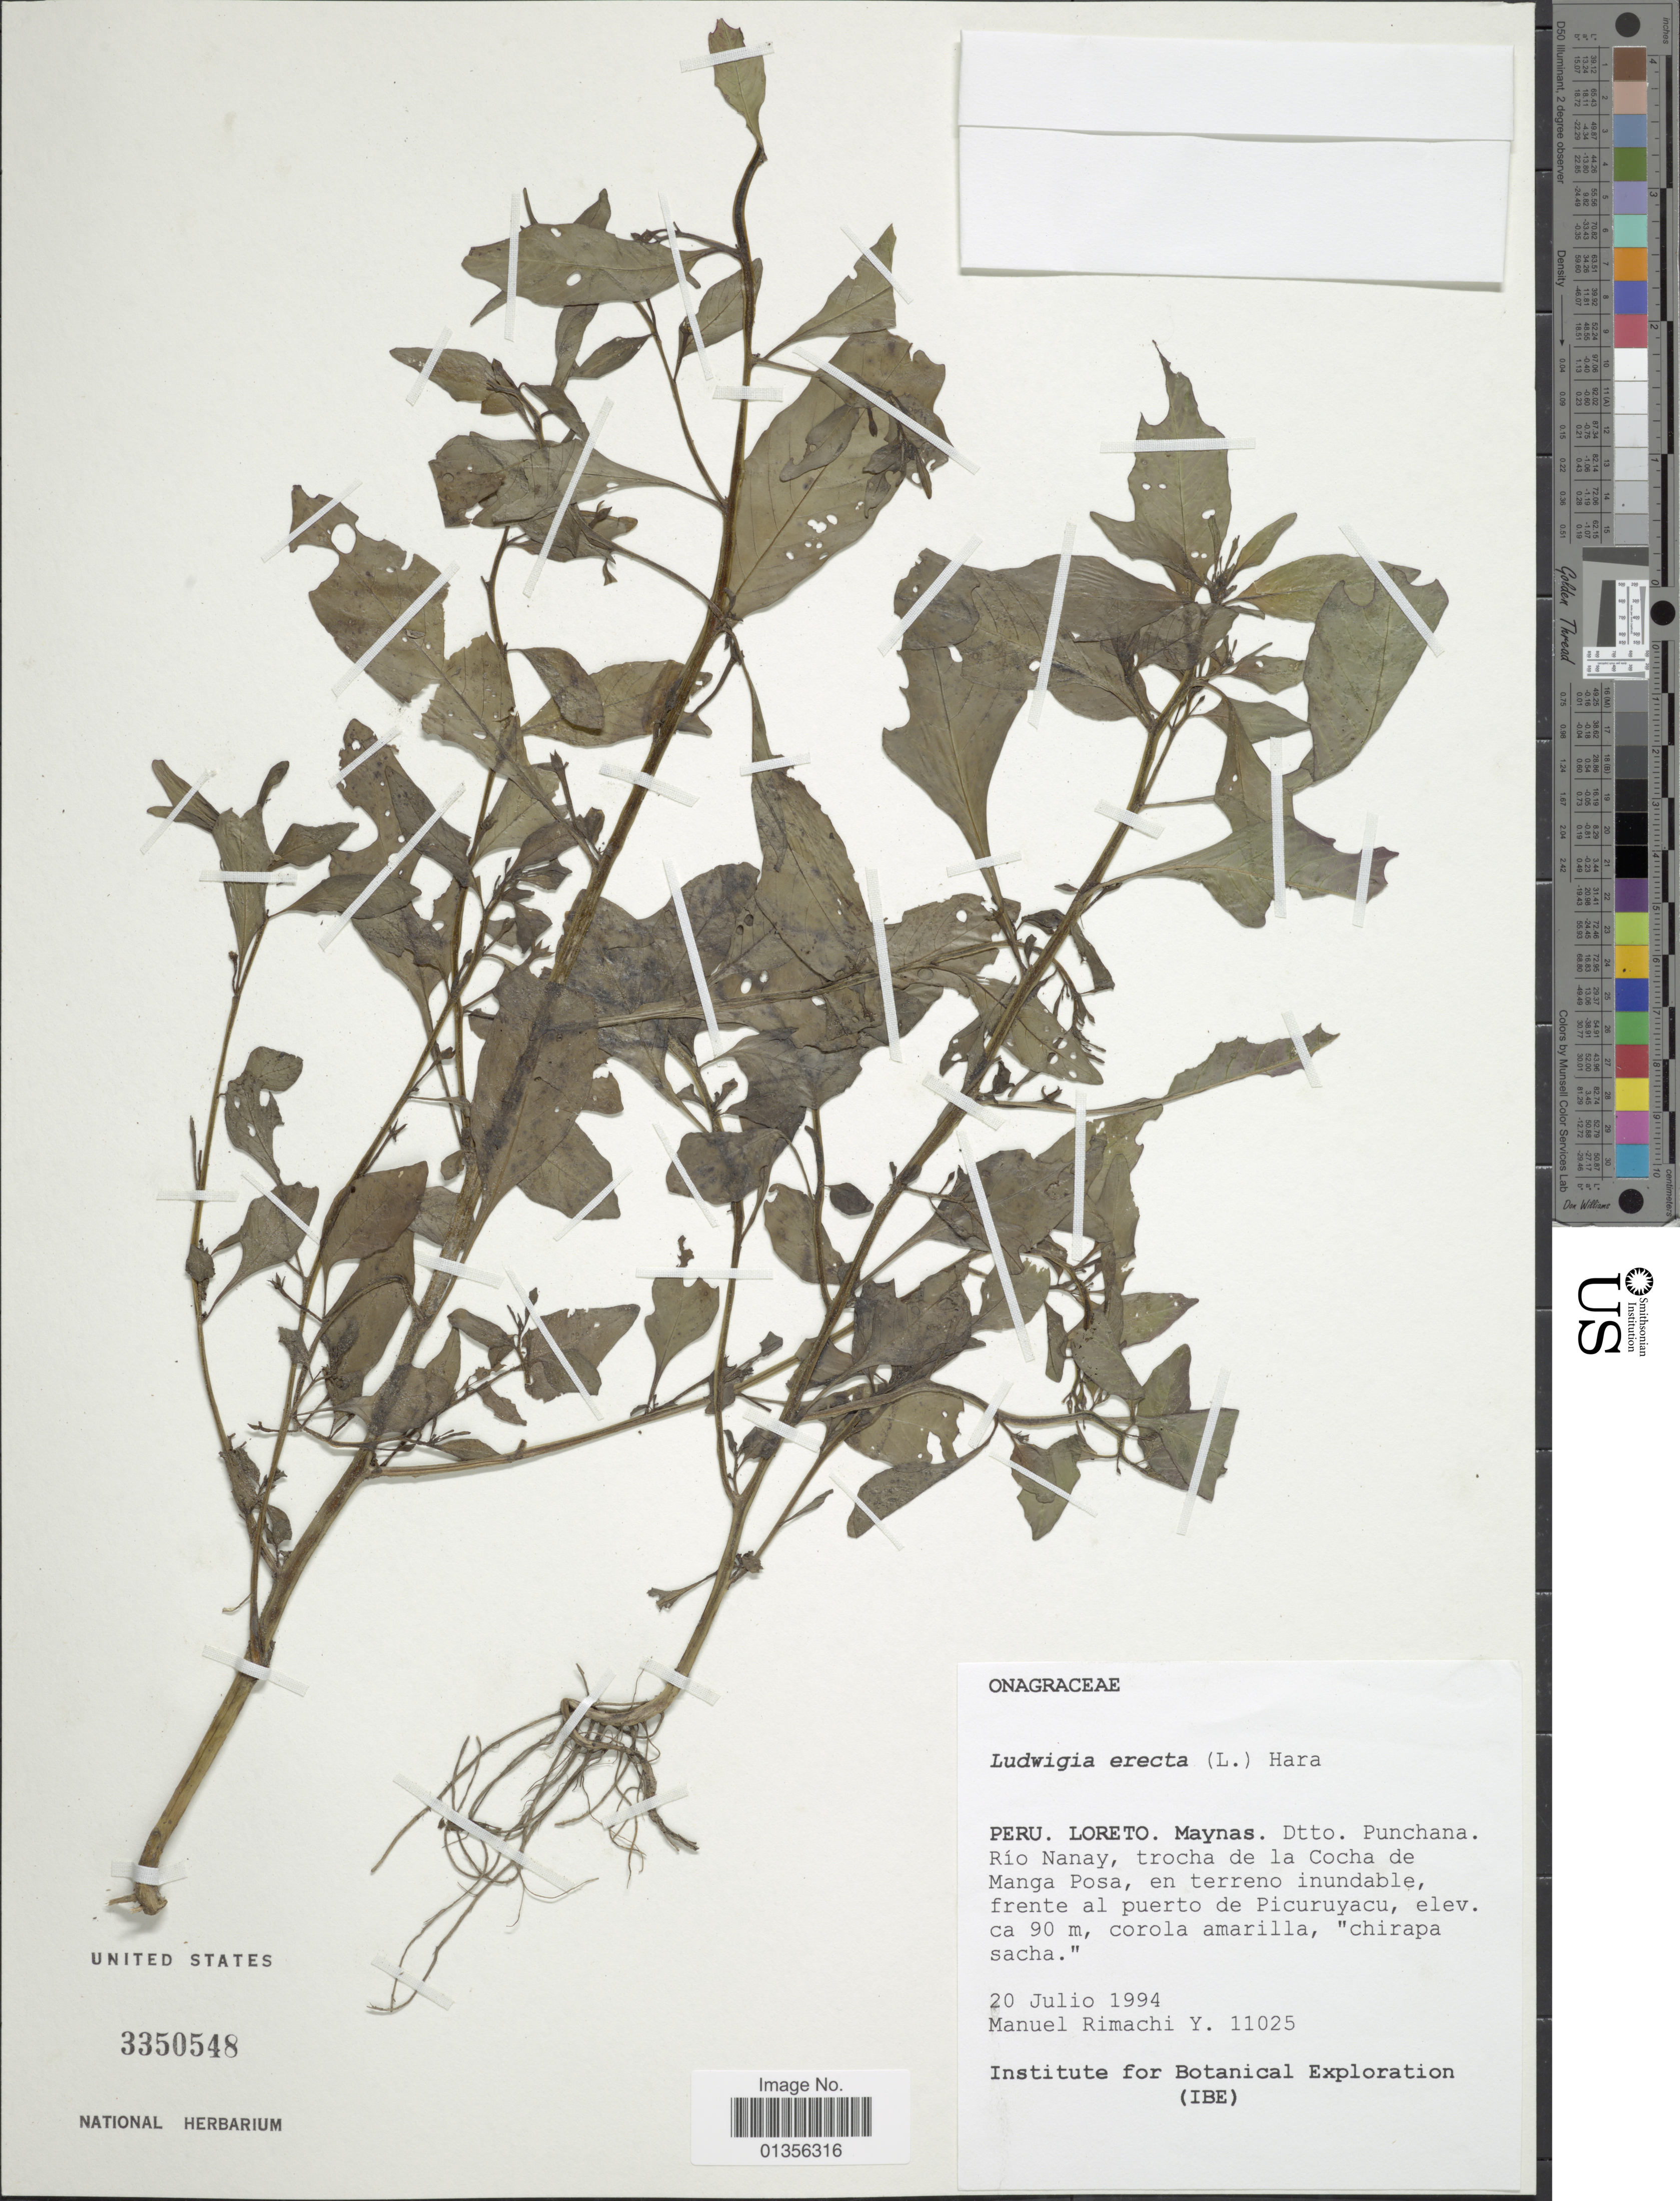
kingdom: Plantae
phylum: Tracheophyta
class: Magnoliopsida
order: Myrtales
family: Onagraceae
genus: Ludwigia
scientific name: Ludwigia erecta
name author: (L.) H. Hara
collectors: M. Rimachi Y.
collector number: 11025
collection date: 1994-07-20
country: Peru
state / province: Loreto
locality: Maynas. Dtto. Punchana. Río Nanay, trocha de la Cocha de Manga Posa, en terreno inundable, frente al puerto de Picuruyacu.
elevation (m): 90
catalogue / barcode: US 3350548